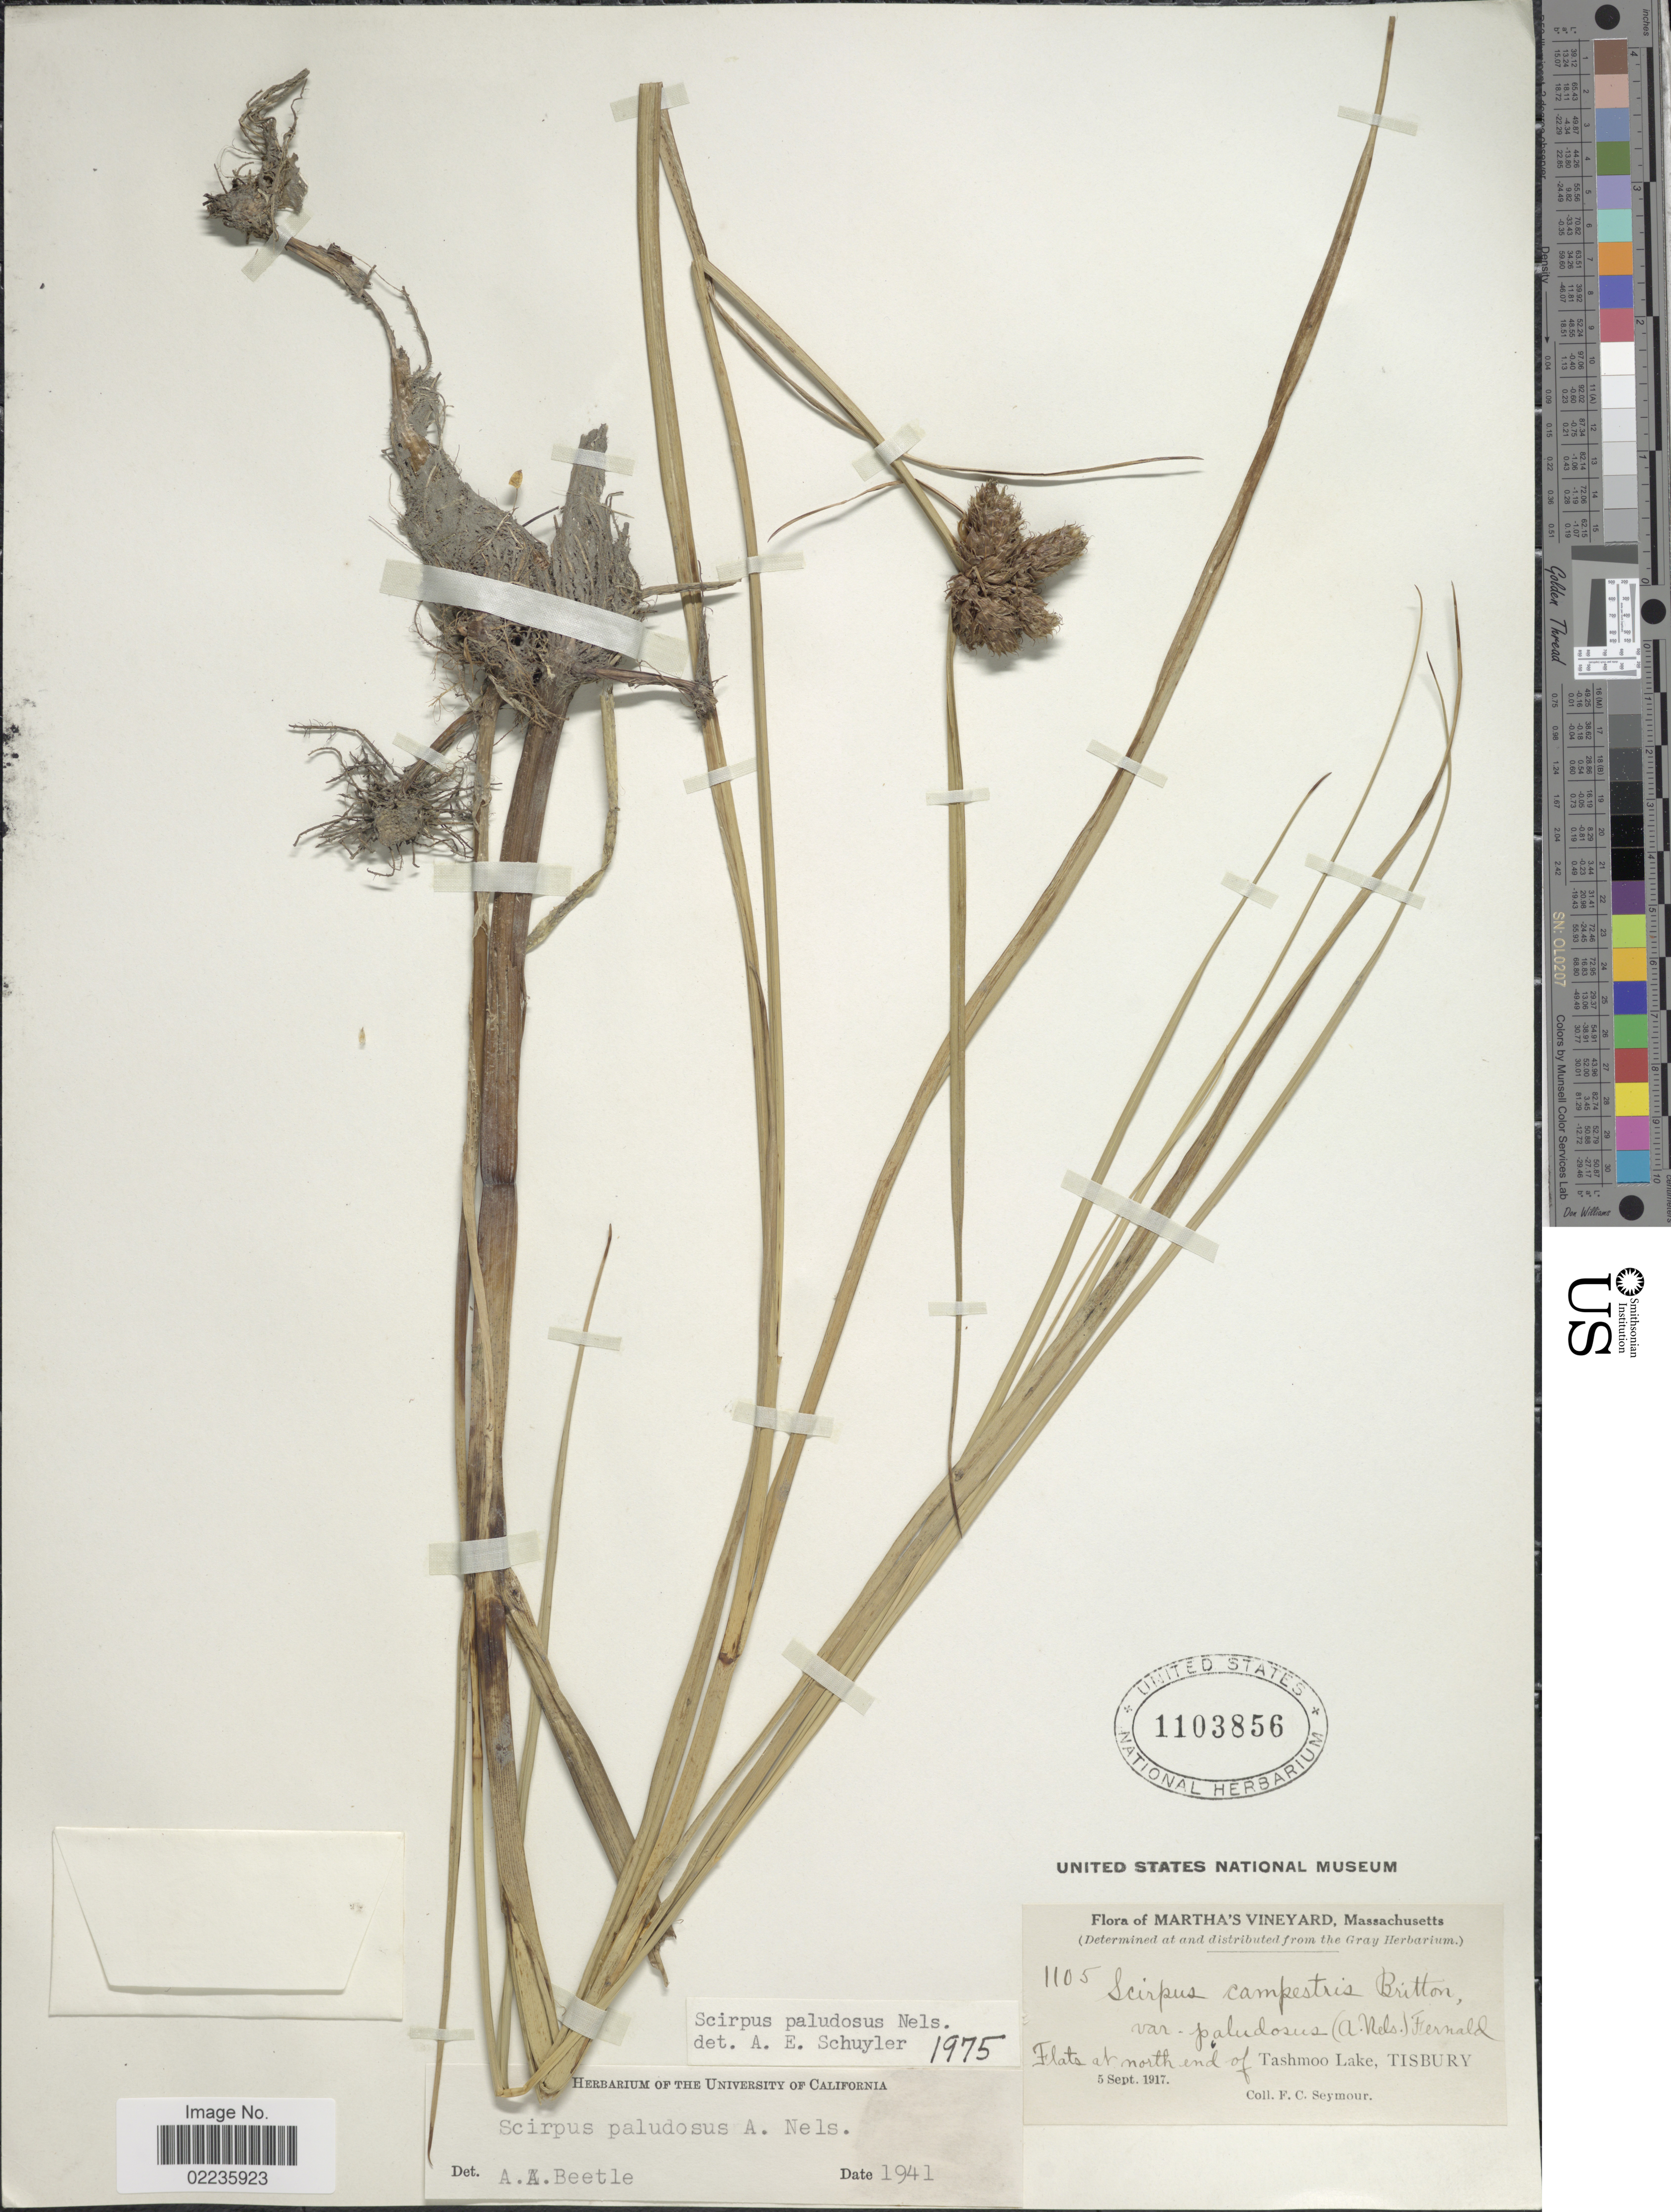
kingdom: Plantae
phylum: Tracheophyta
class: Liliopsida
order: Poales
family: Cyperaceae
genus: Bolboschoenus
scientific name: Bolboschoenus maritimus subsp. paludosus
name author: (A. Nelson) T. Koyama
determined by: Strong, M. T., (US), Smithsonian Institution - National Museum of Natural History (UNITED STATES)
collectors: F. C. Seymour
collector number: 1105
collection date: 1917-09-05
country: United States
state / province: Massachusetts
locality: Martha's Vineyard. Flats at north end of Tashmoo Lake, Tisbury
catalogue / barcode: US 1103856